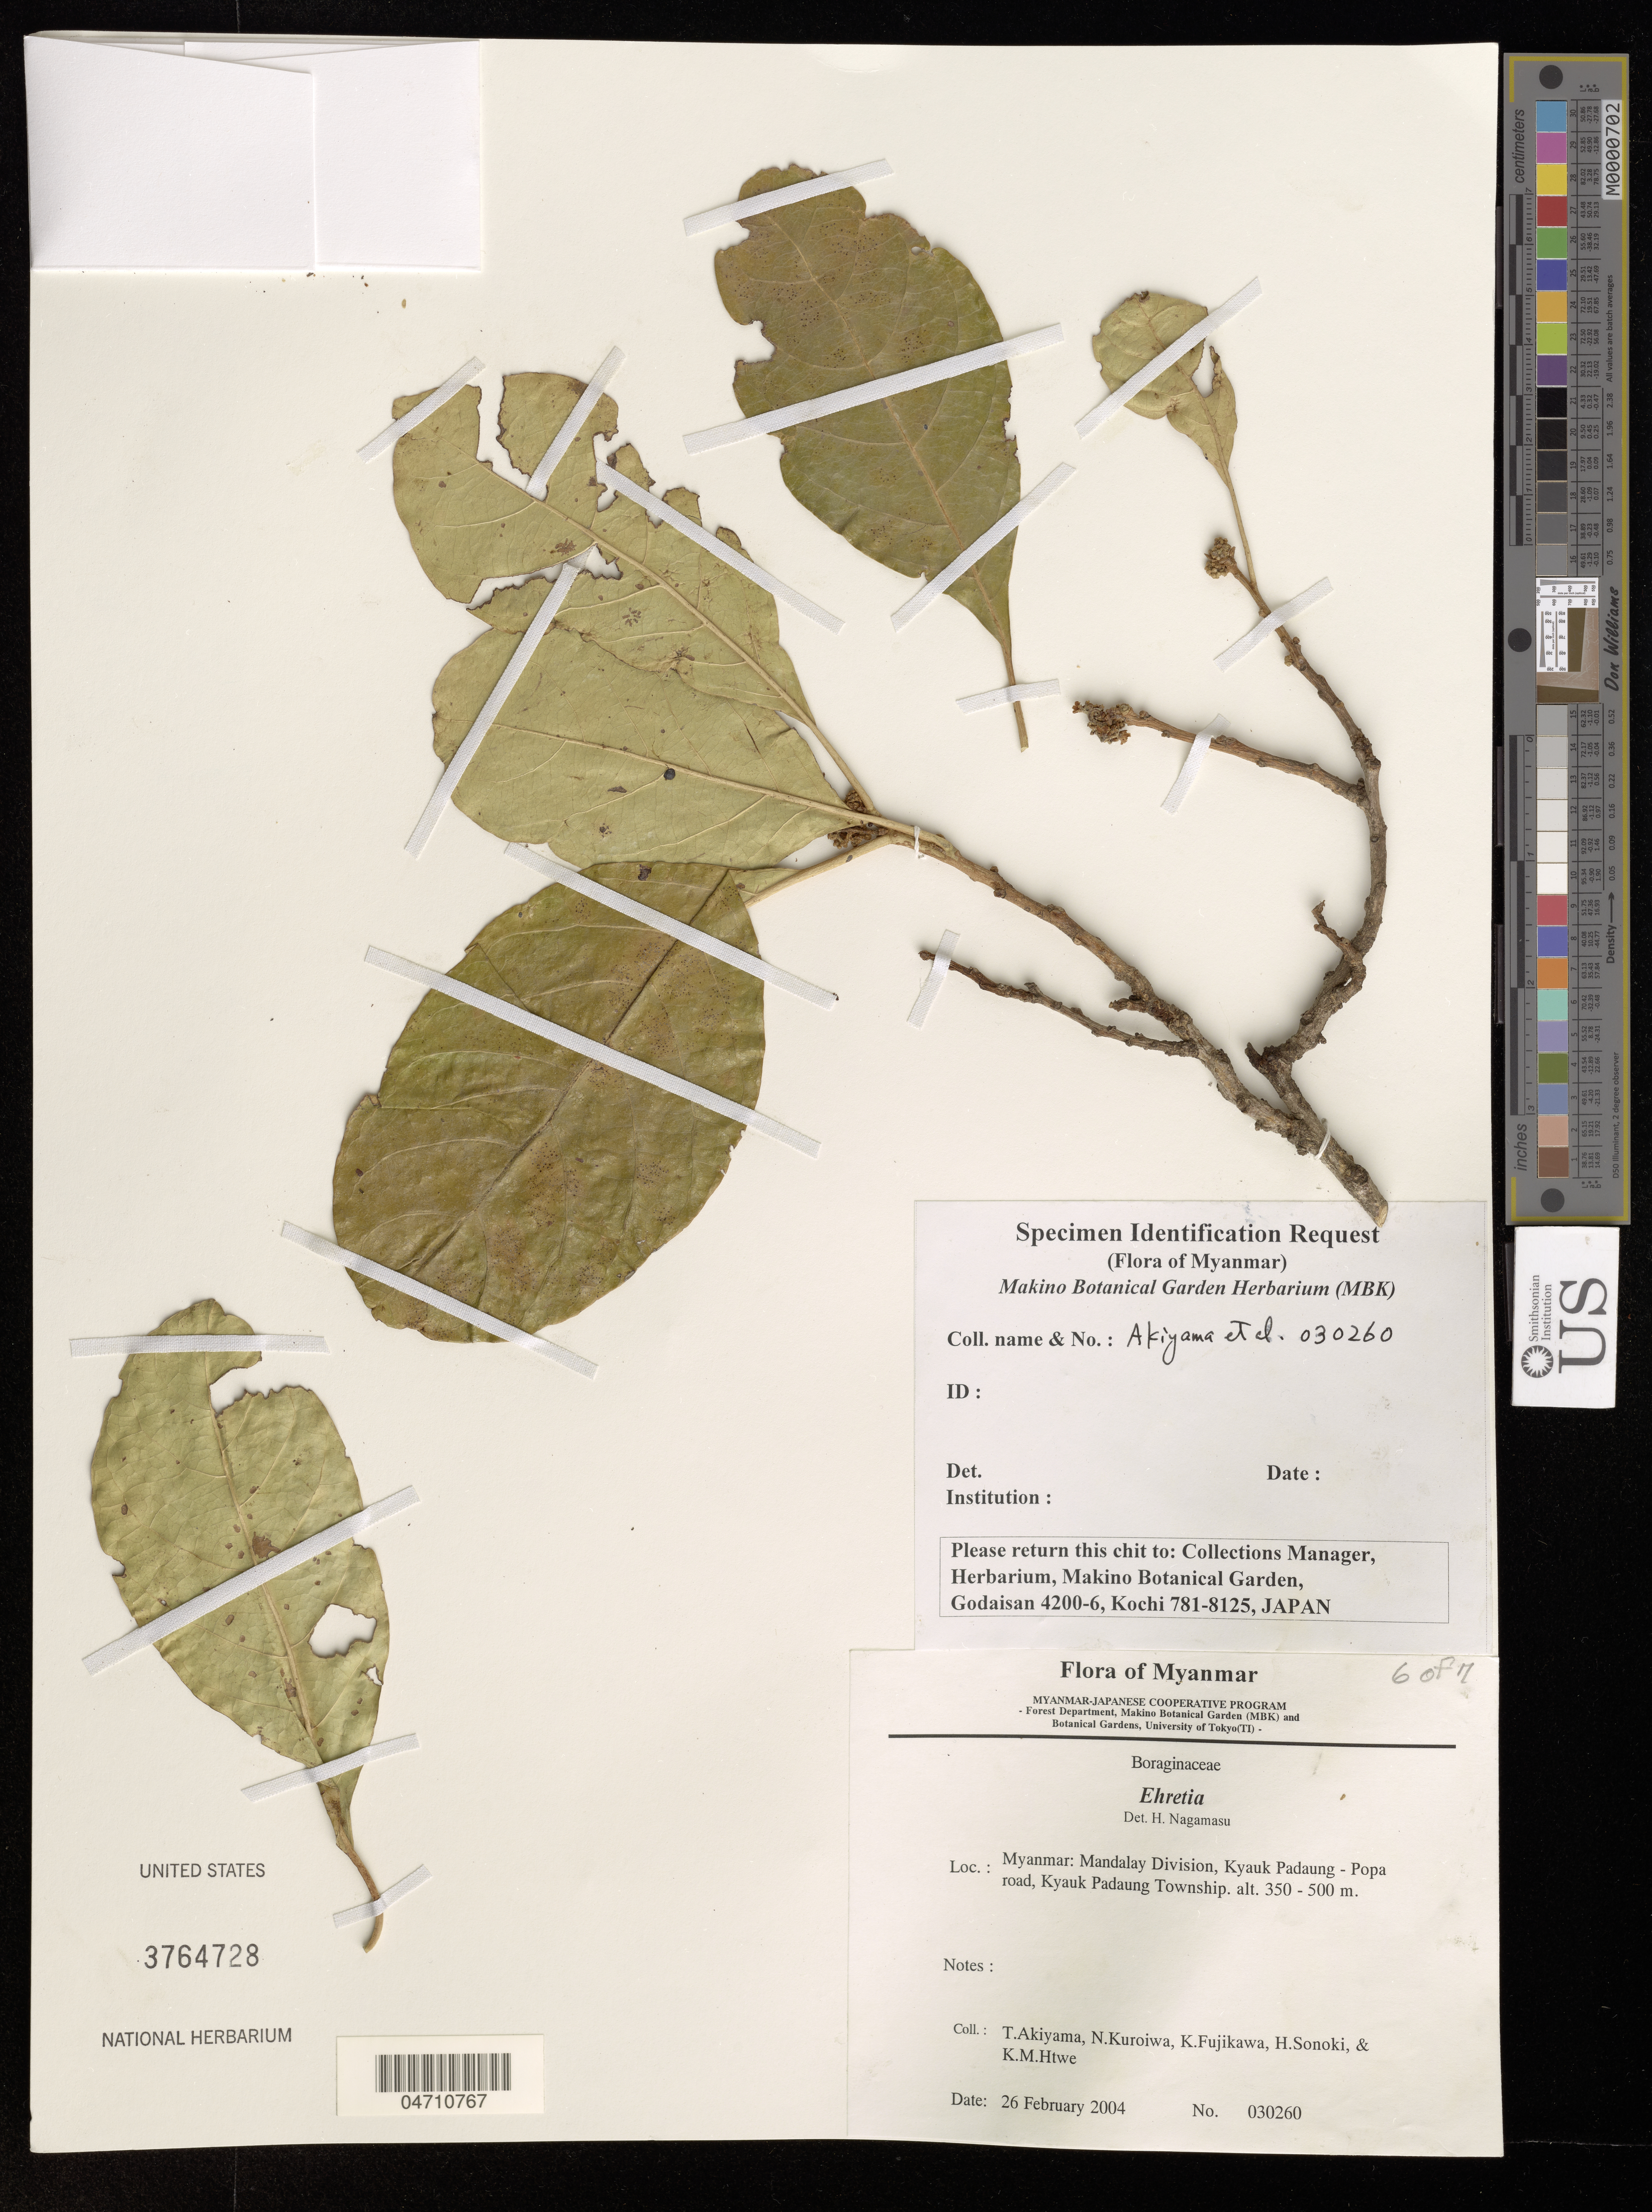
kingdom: Plantae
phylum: Tracheophyta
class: Magnoliopsida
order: Boraginales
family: Ehretiaceae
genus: Ehretia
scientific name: Ehretia sp.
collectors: T. Akiyama, N. Kuroiwa, K. Fujikawa, H. Sonoki & K. Htwe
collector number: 030260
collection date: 2004-02-26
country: Myanmar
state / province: Mandalay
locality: Mandalay Division, Kyauk Padaung - Popa road, Kyauk Padaung Township.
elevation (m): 350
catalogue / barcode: US 3764728